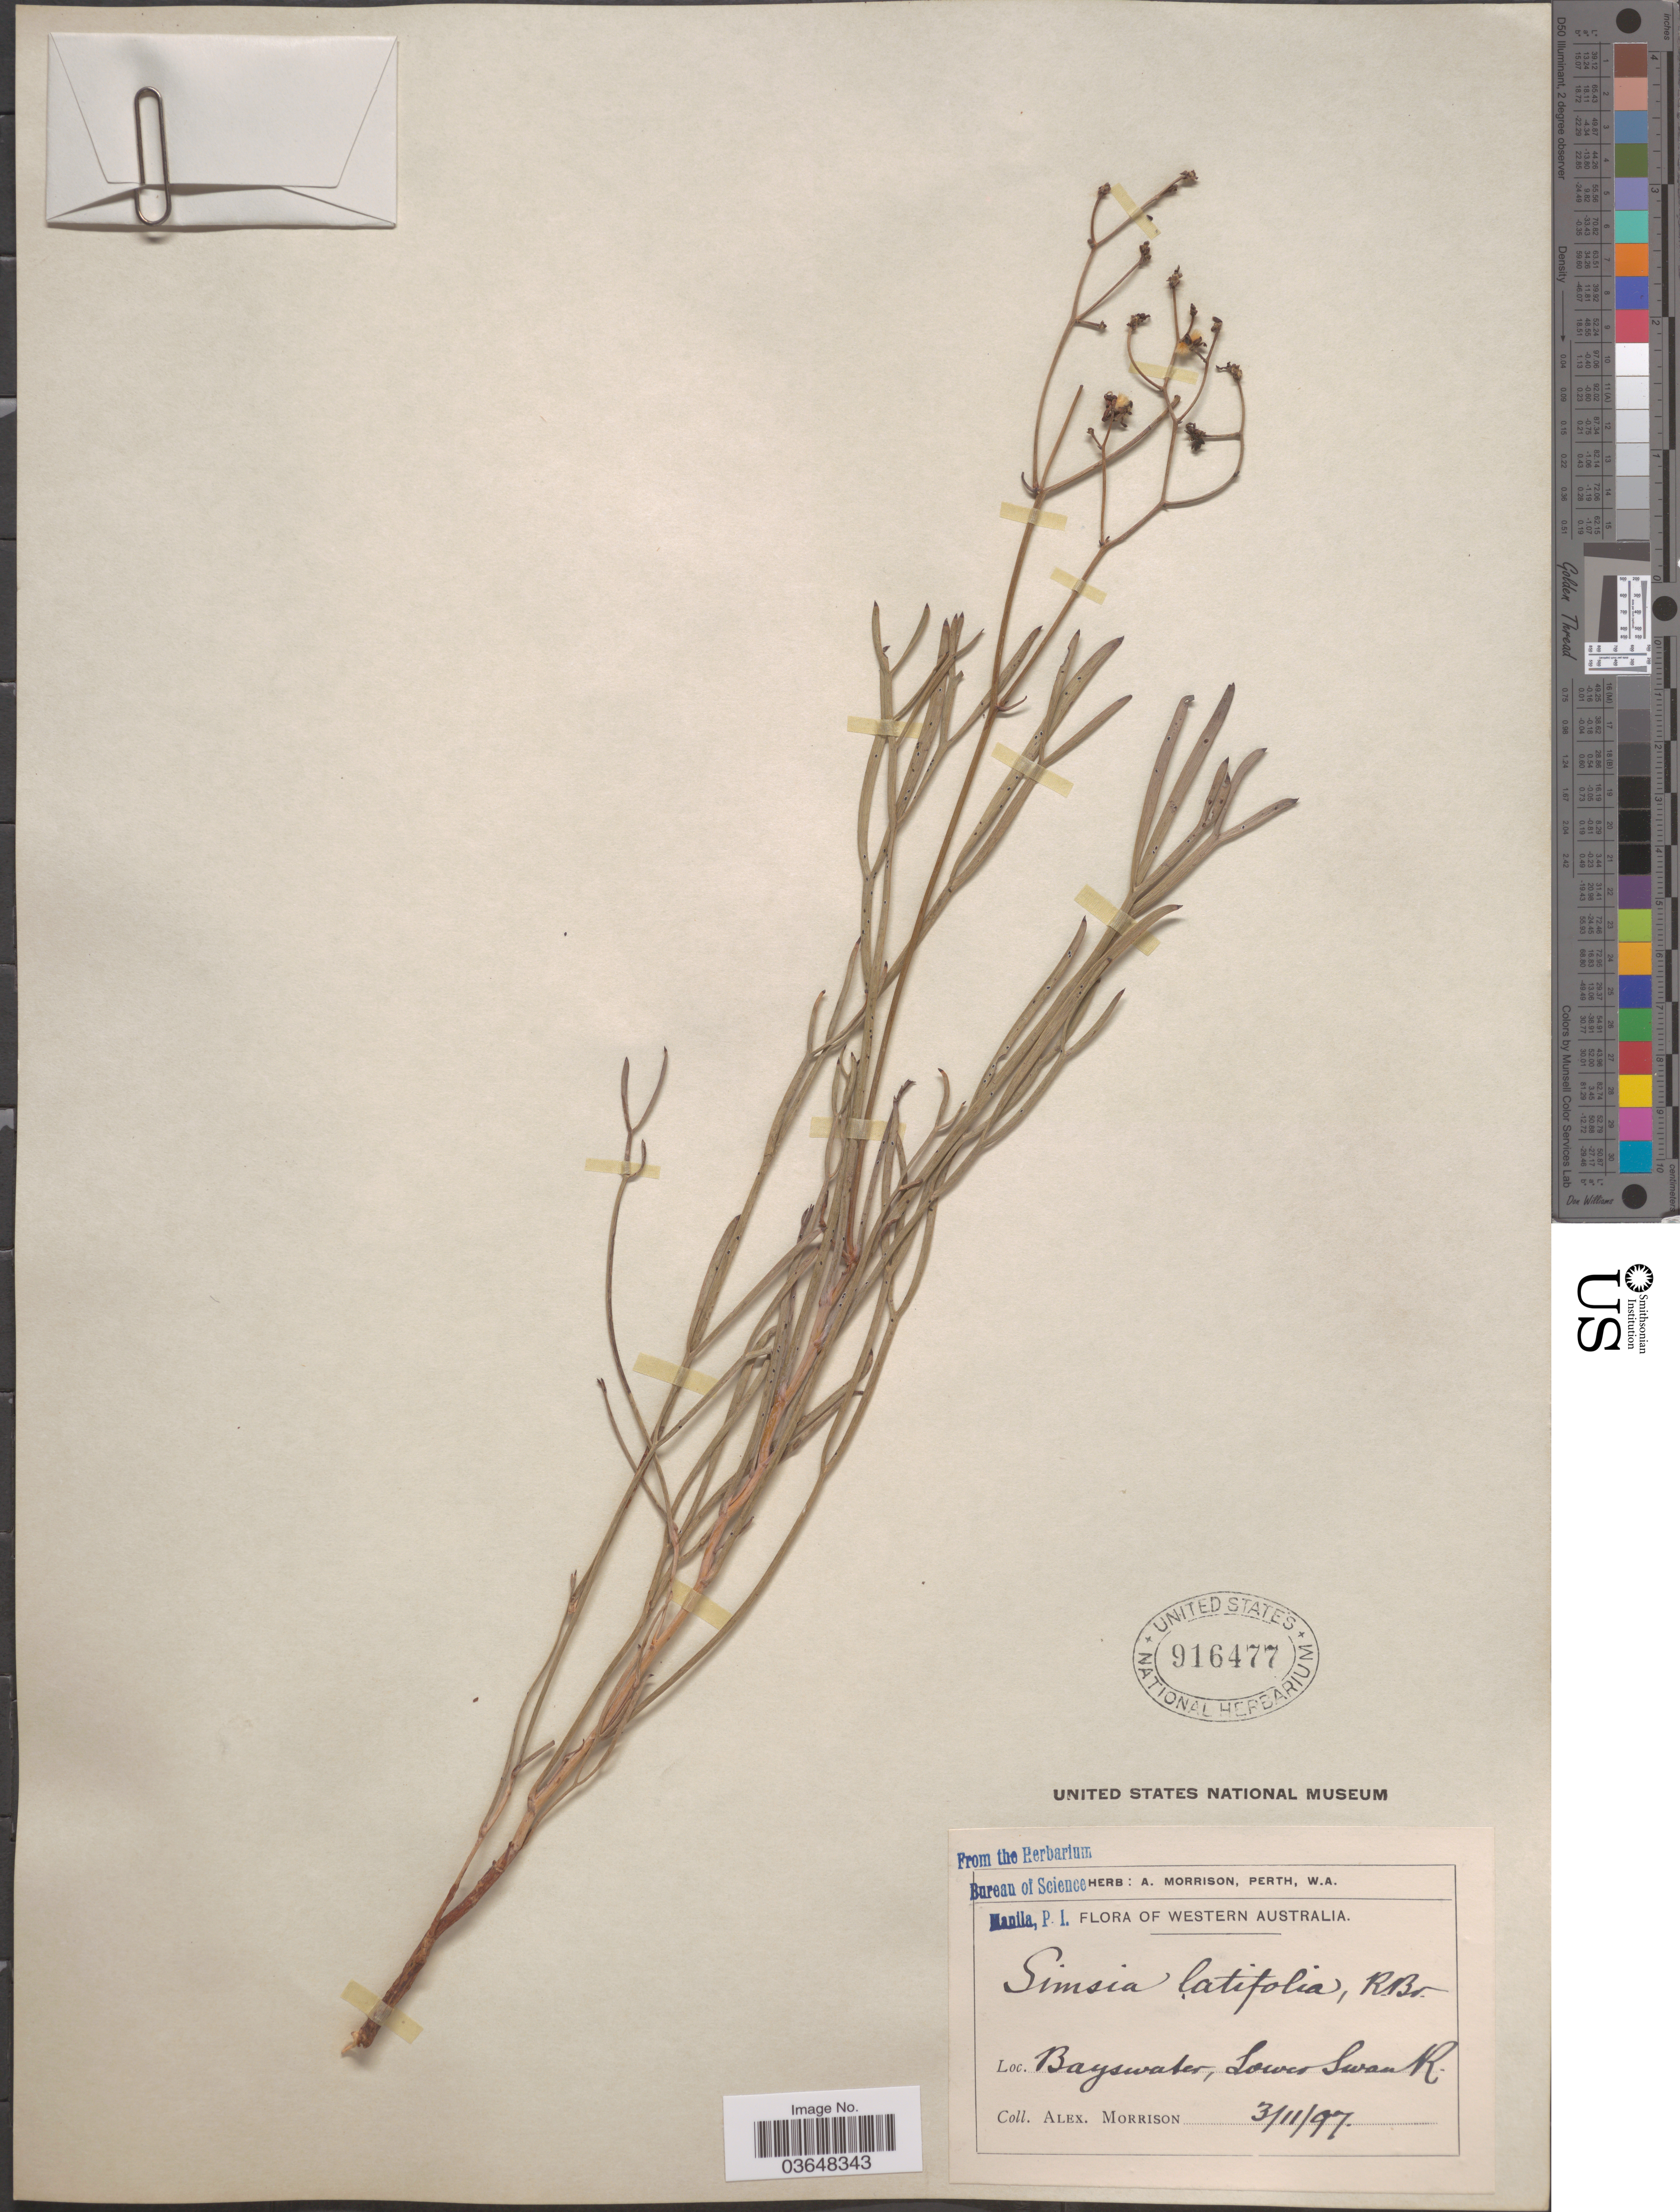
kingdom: Plantae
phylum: Tracheophyta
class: Magnoliopsida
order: Proteales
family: Proteaceae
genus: Stirlingia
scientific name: Stirlingia latifolia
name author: (R. Br.) Steud.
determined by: Strong, Mark T., (BOT), Smithsonian Institution - National Museum of Natural History (UNITED STATES)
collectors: A. Morrison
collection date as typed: Transcribed d/m/y: 3/11/97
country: Australia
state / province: Western Australia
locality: Bayswater, Lower Swan R.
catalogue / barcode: US 916477